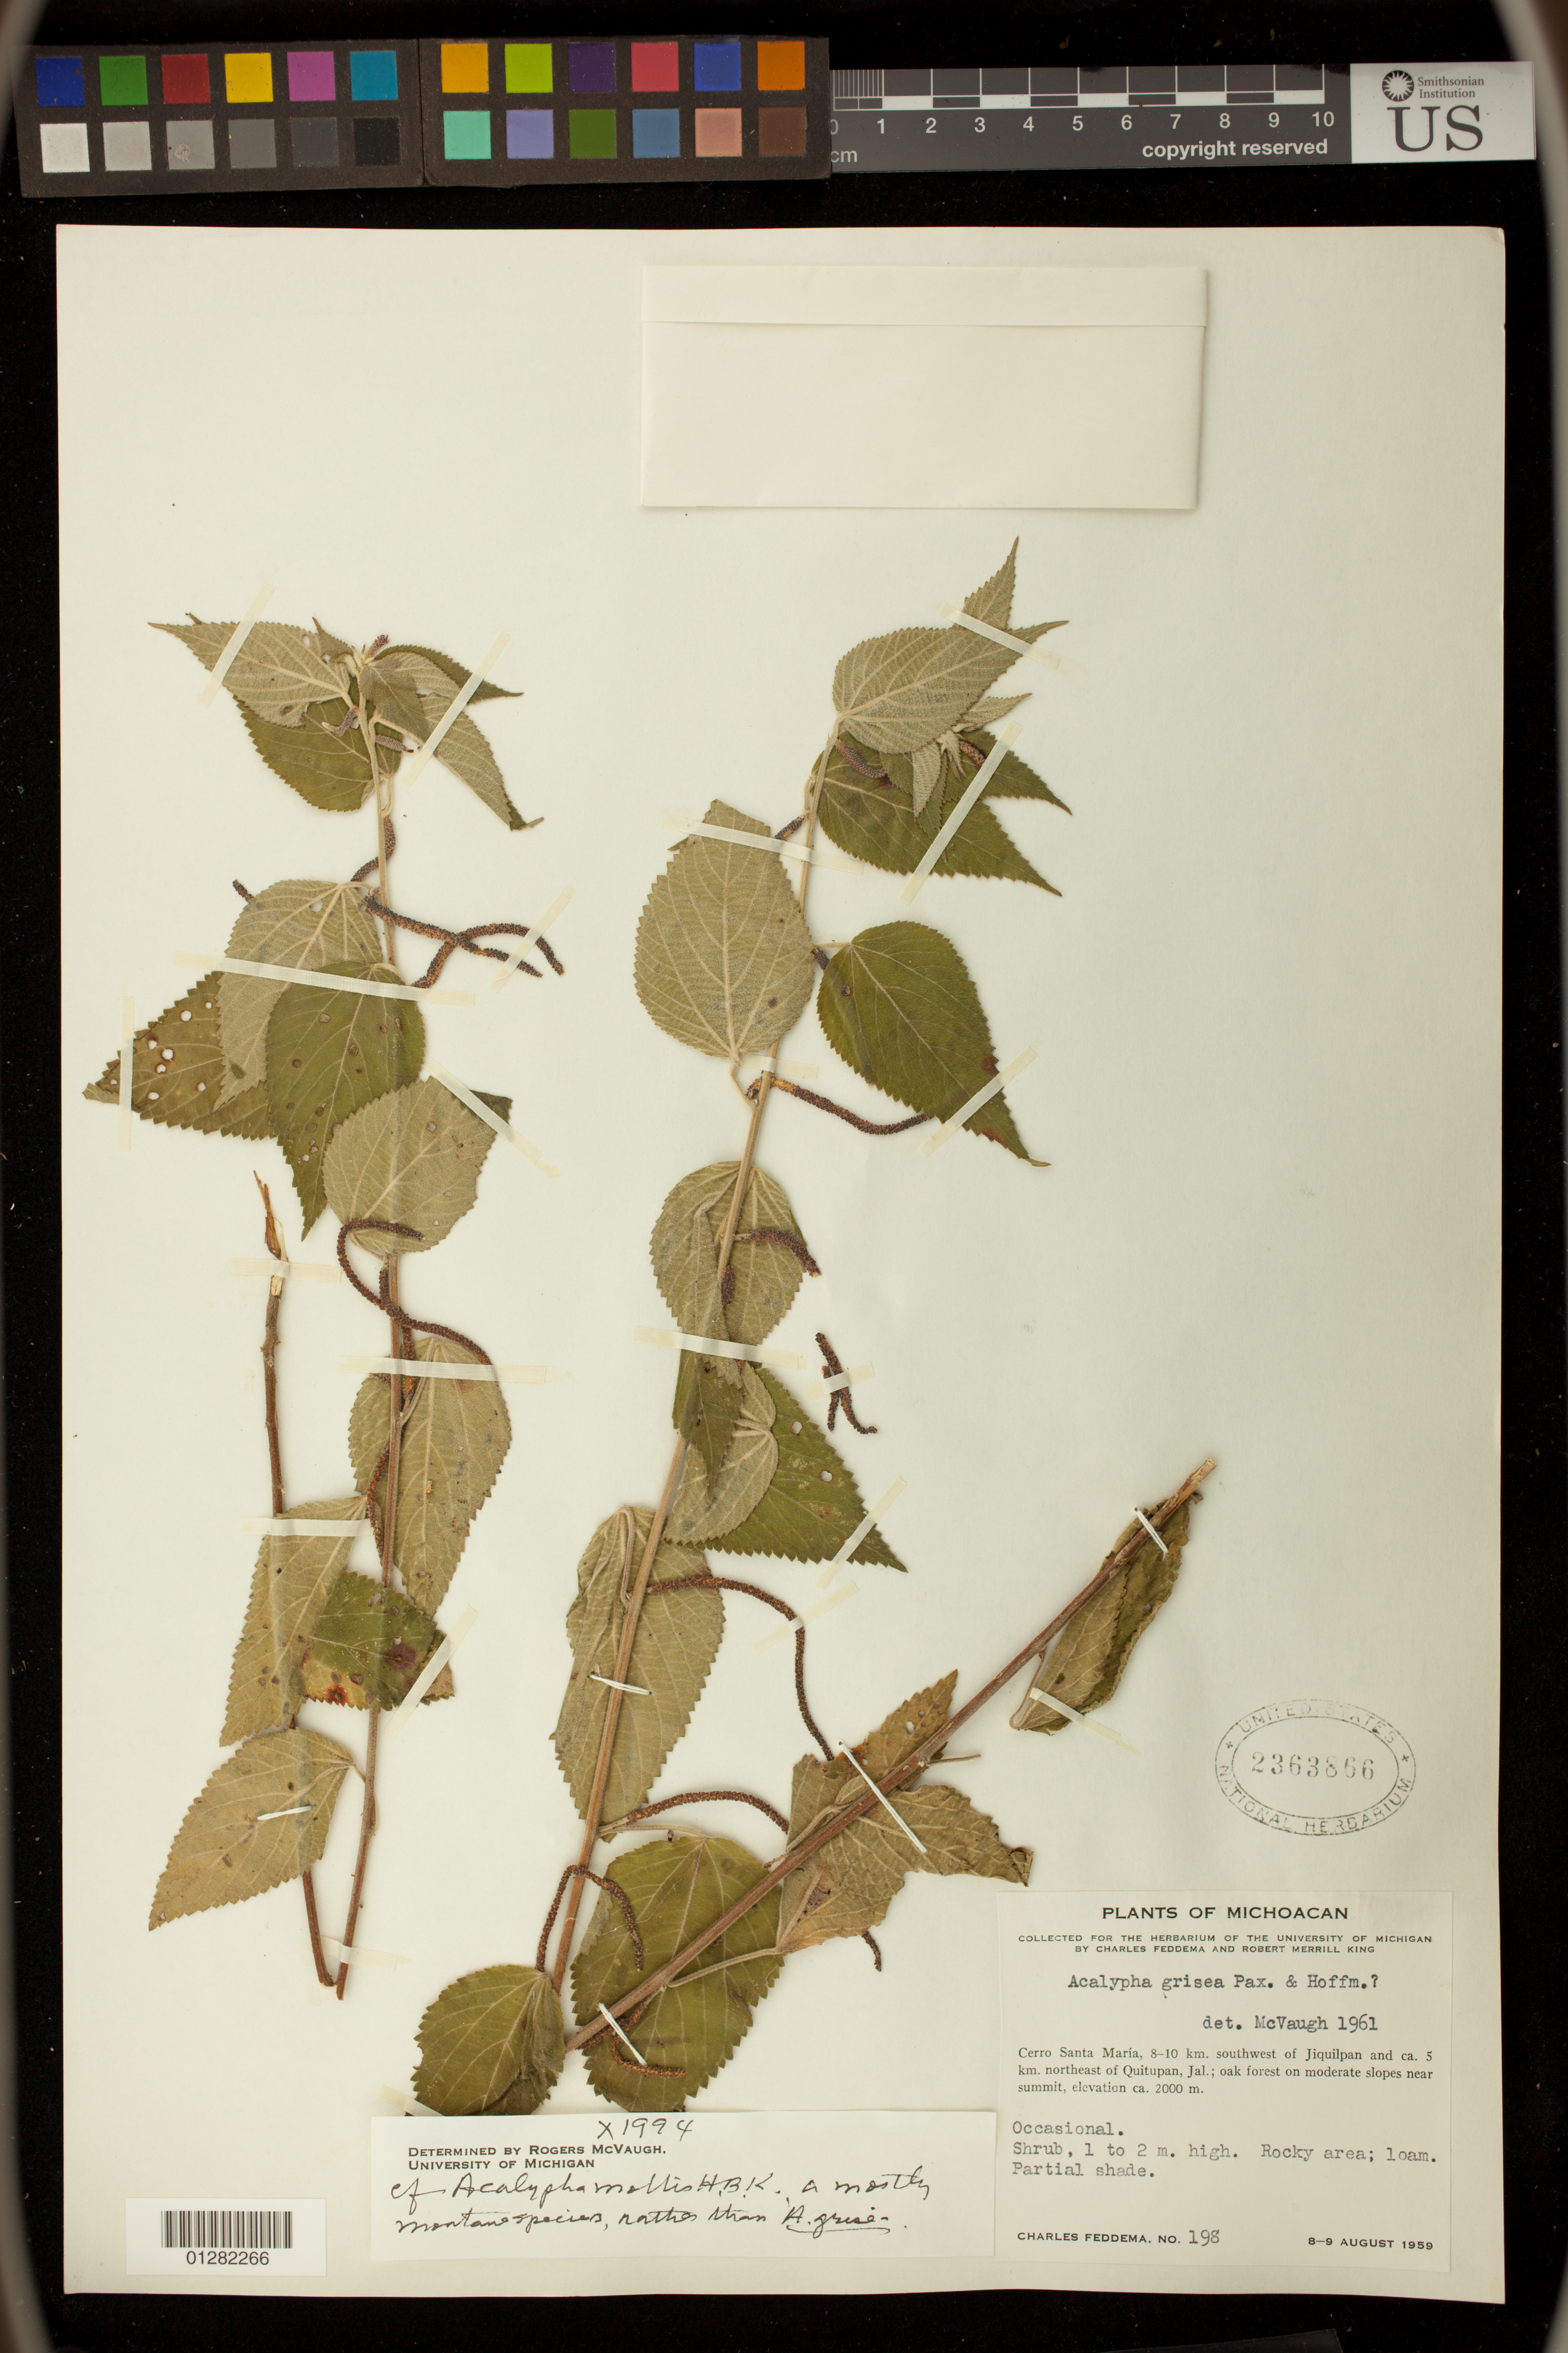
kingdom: Plantae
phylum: Tracheophyta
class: Magnoliopsida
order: Malpighiales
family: Euphorbiaceae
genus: Acalypha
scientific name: Acalypha mollis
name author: Kunth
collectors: C. Feddema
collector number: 198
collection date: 1959-08-08/1959-08-09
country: Mexico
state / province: Michoacan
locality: Cerro Santa Maria, 8-10 km, southwest of Jiquilpan and ca. 5 km. northeast of Quitupan, Jal.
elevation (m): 2000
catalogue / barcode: US 2363866